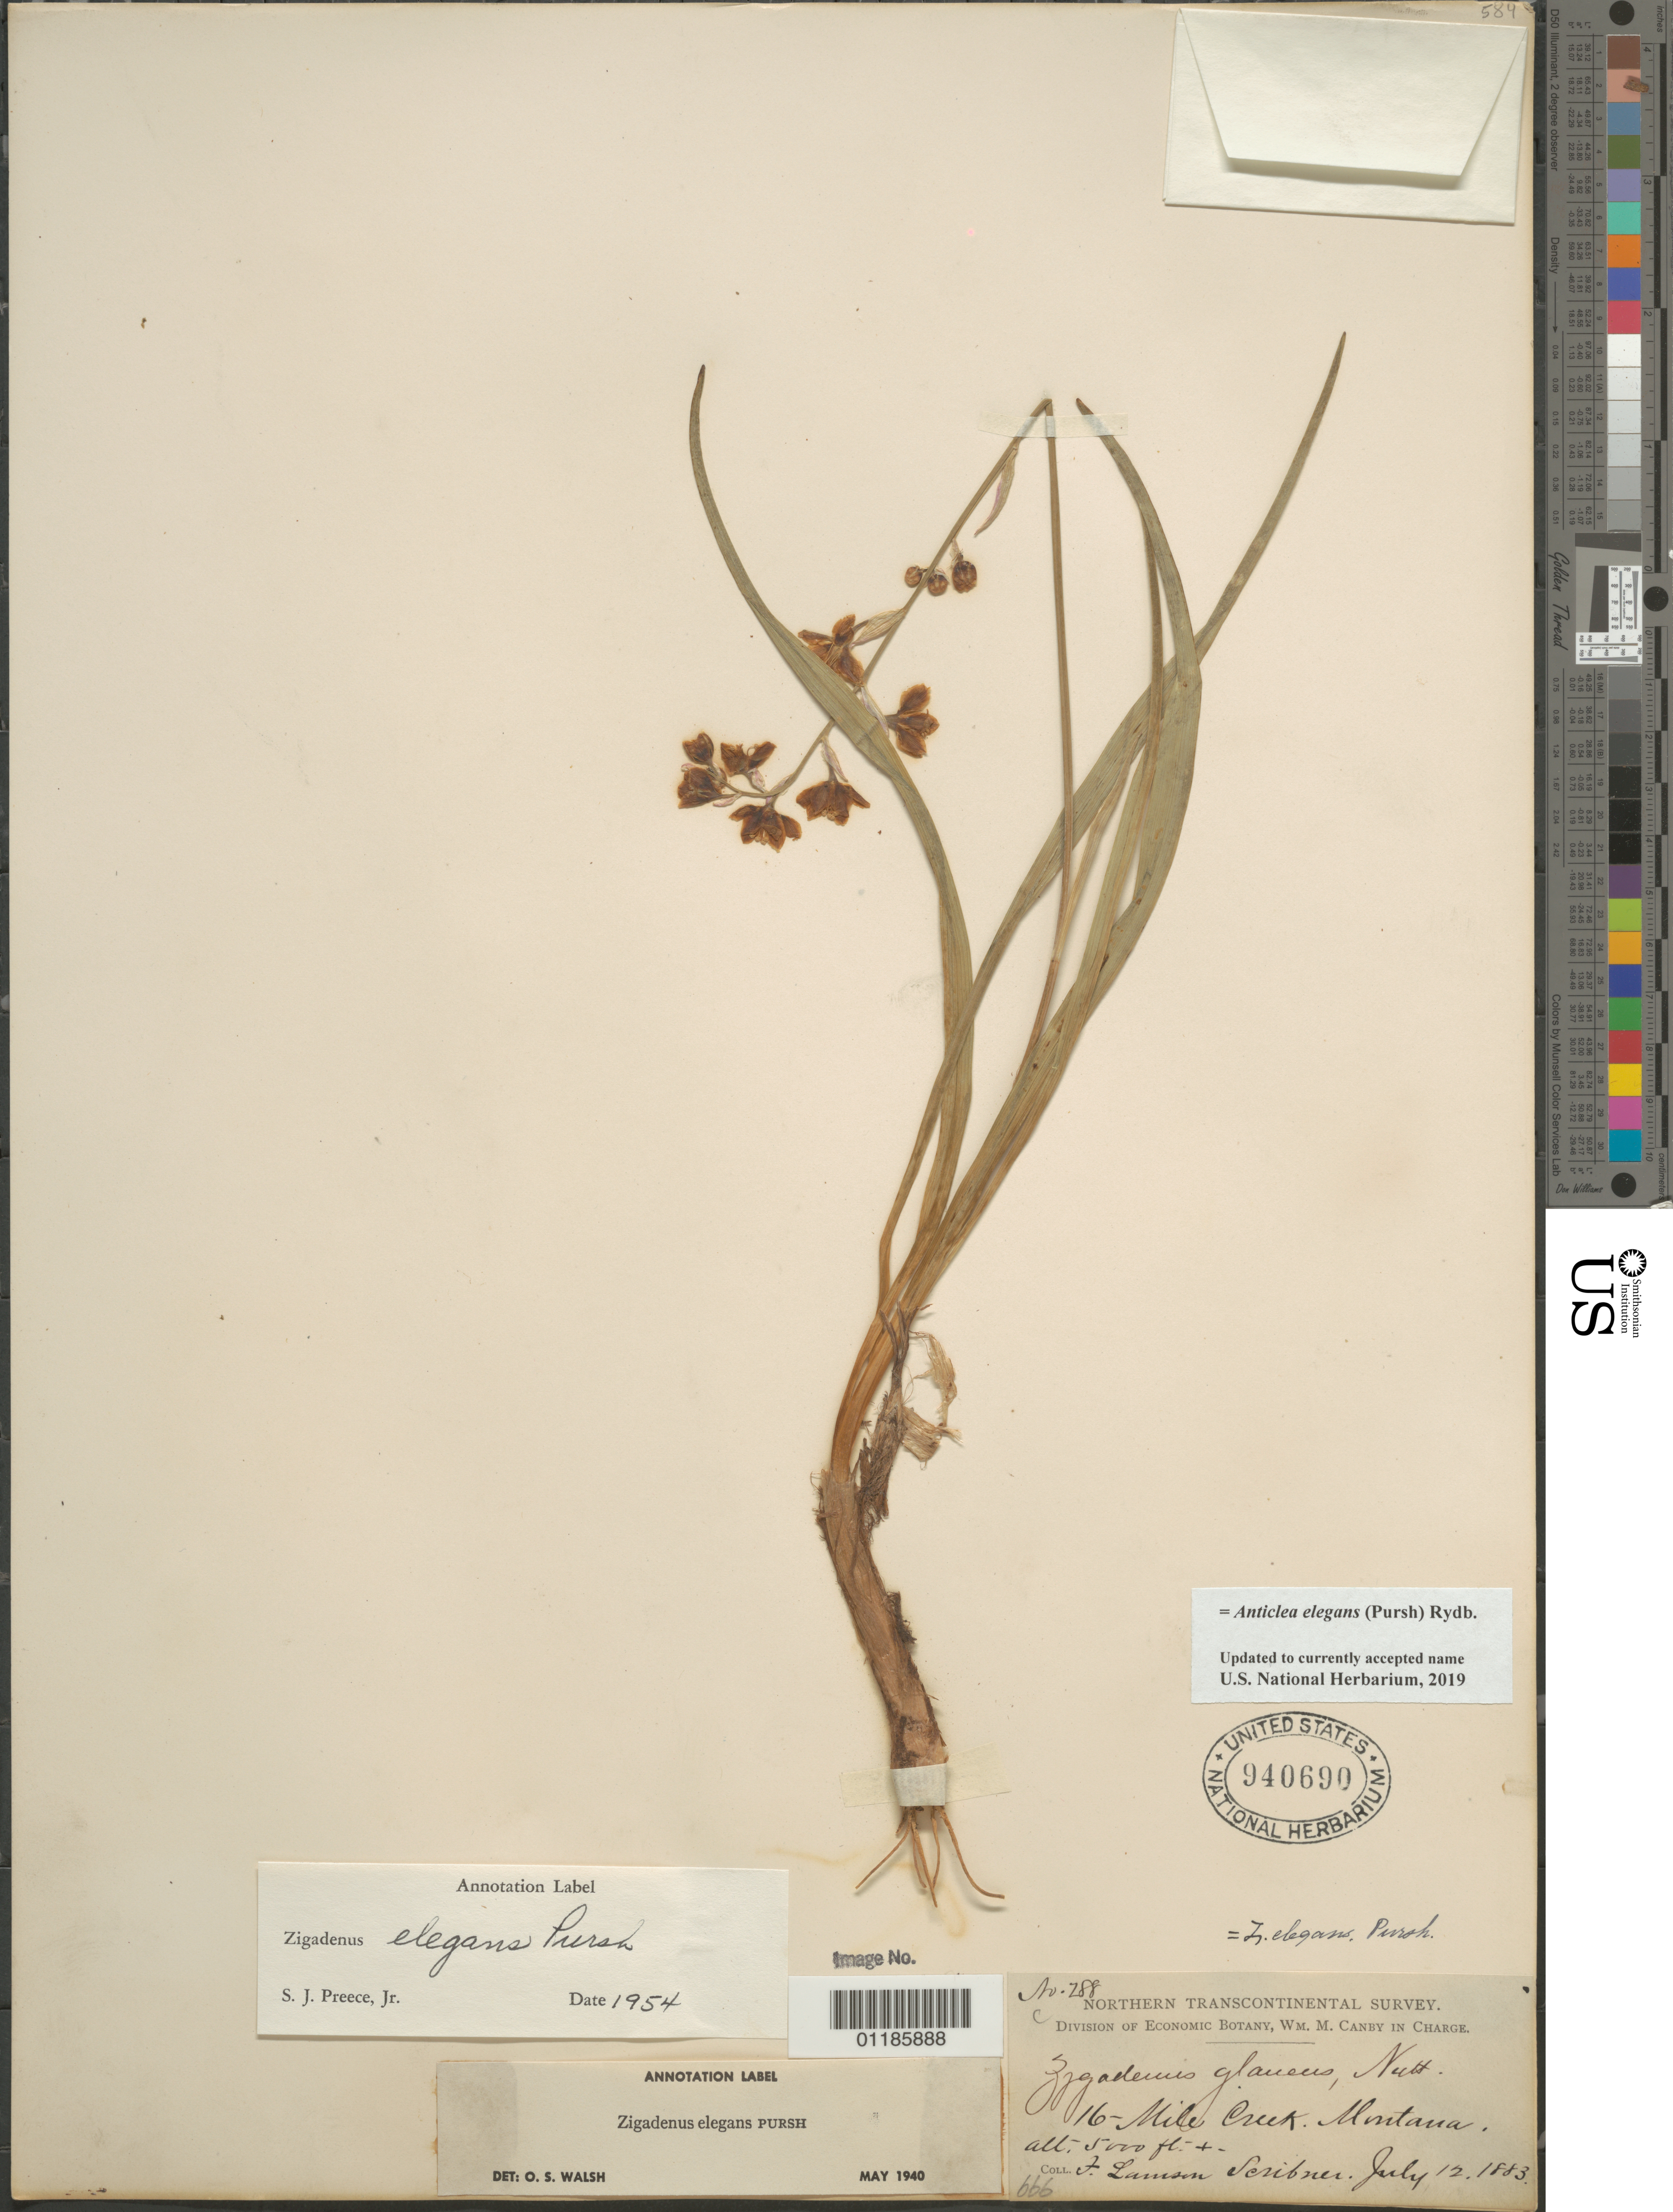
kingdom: Plantae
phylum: Tracheophyta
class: Liliopsida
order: Liliales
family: Melanthiaceae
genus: Anticlea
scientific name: Anticlea elegans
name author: (Pursh) Rydb.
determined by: Strong, Mark T., (BOT), Smithsonian Institution - National Museum of Natural History (UNITED STATES)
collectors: F. L. Scribner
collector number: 288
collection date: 1883-07-12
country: United States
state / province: Montana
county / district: Gallatin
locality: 16 Mile Creek.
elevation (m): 1524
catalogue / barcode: US 940690